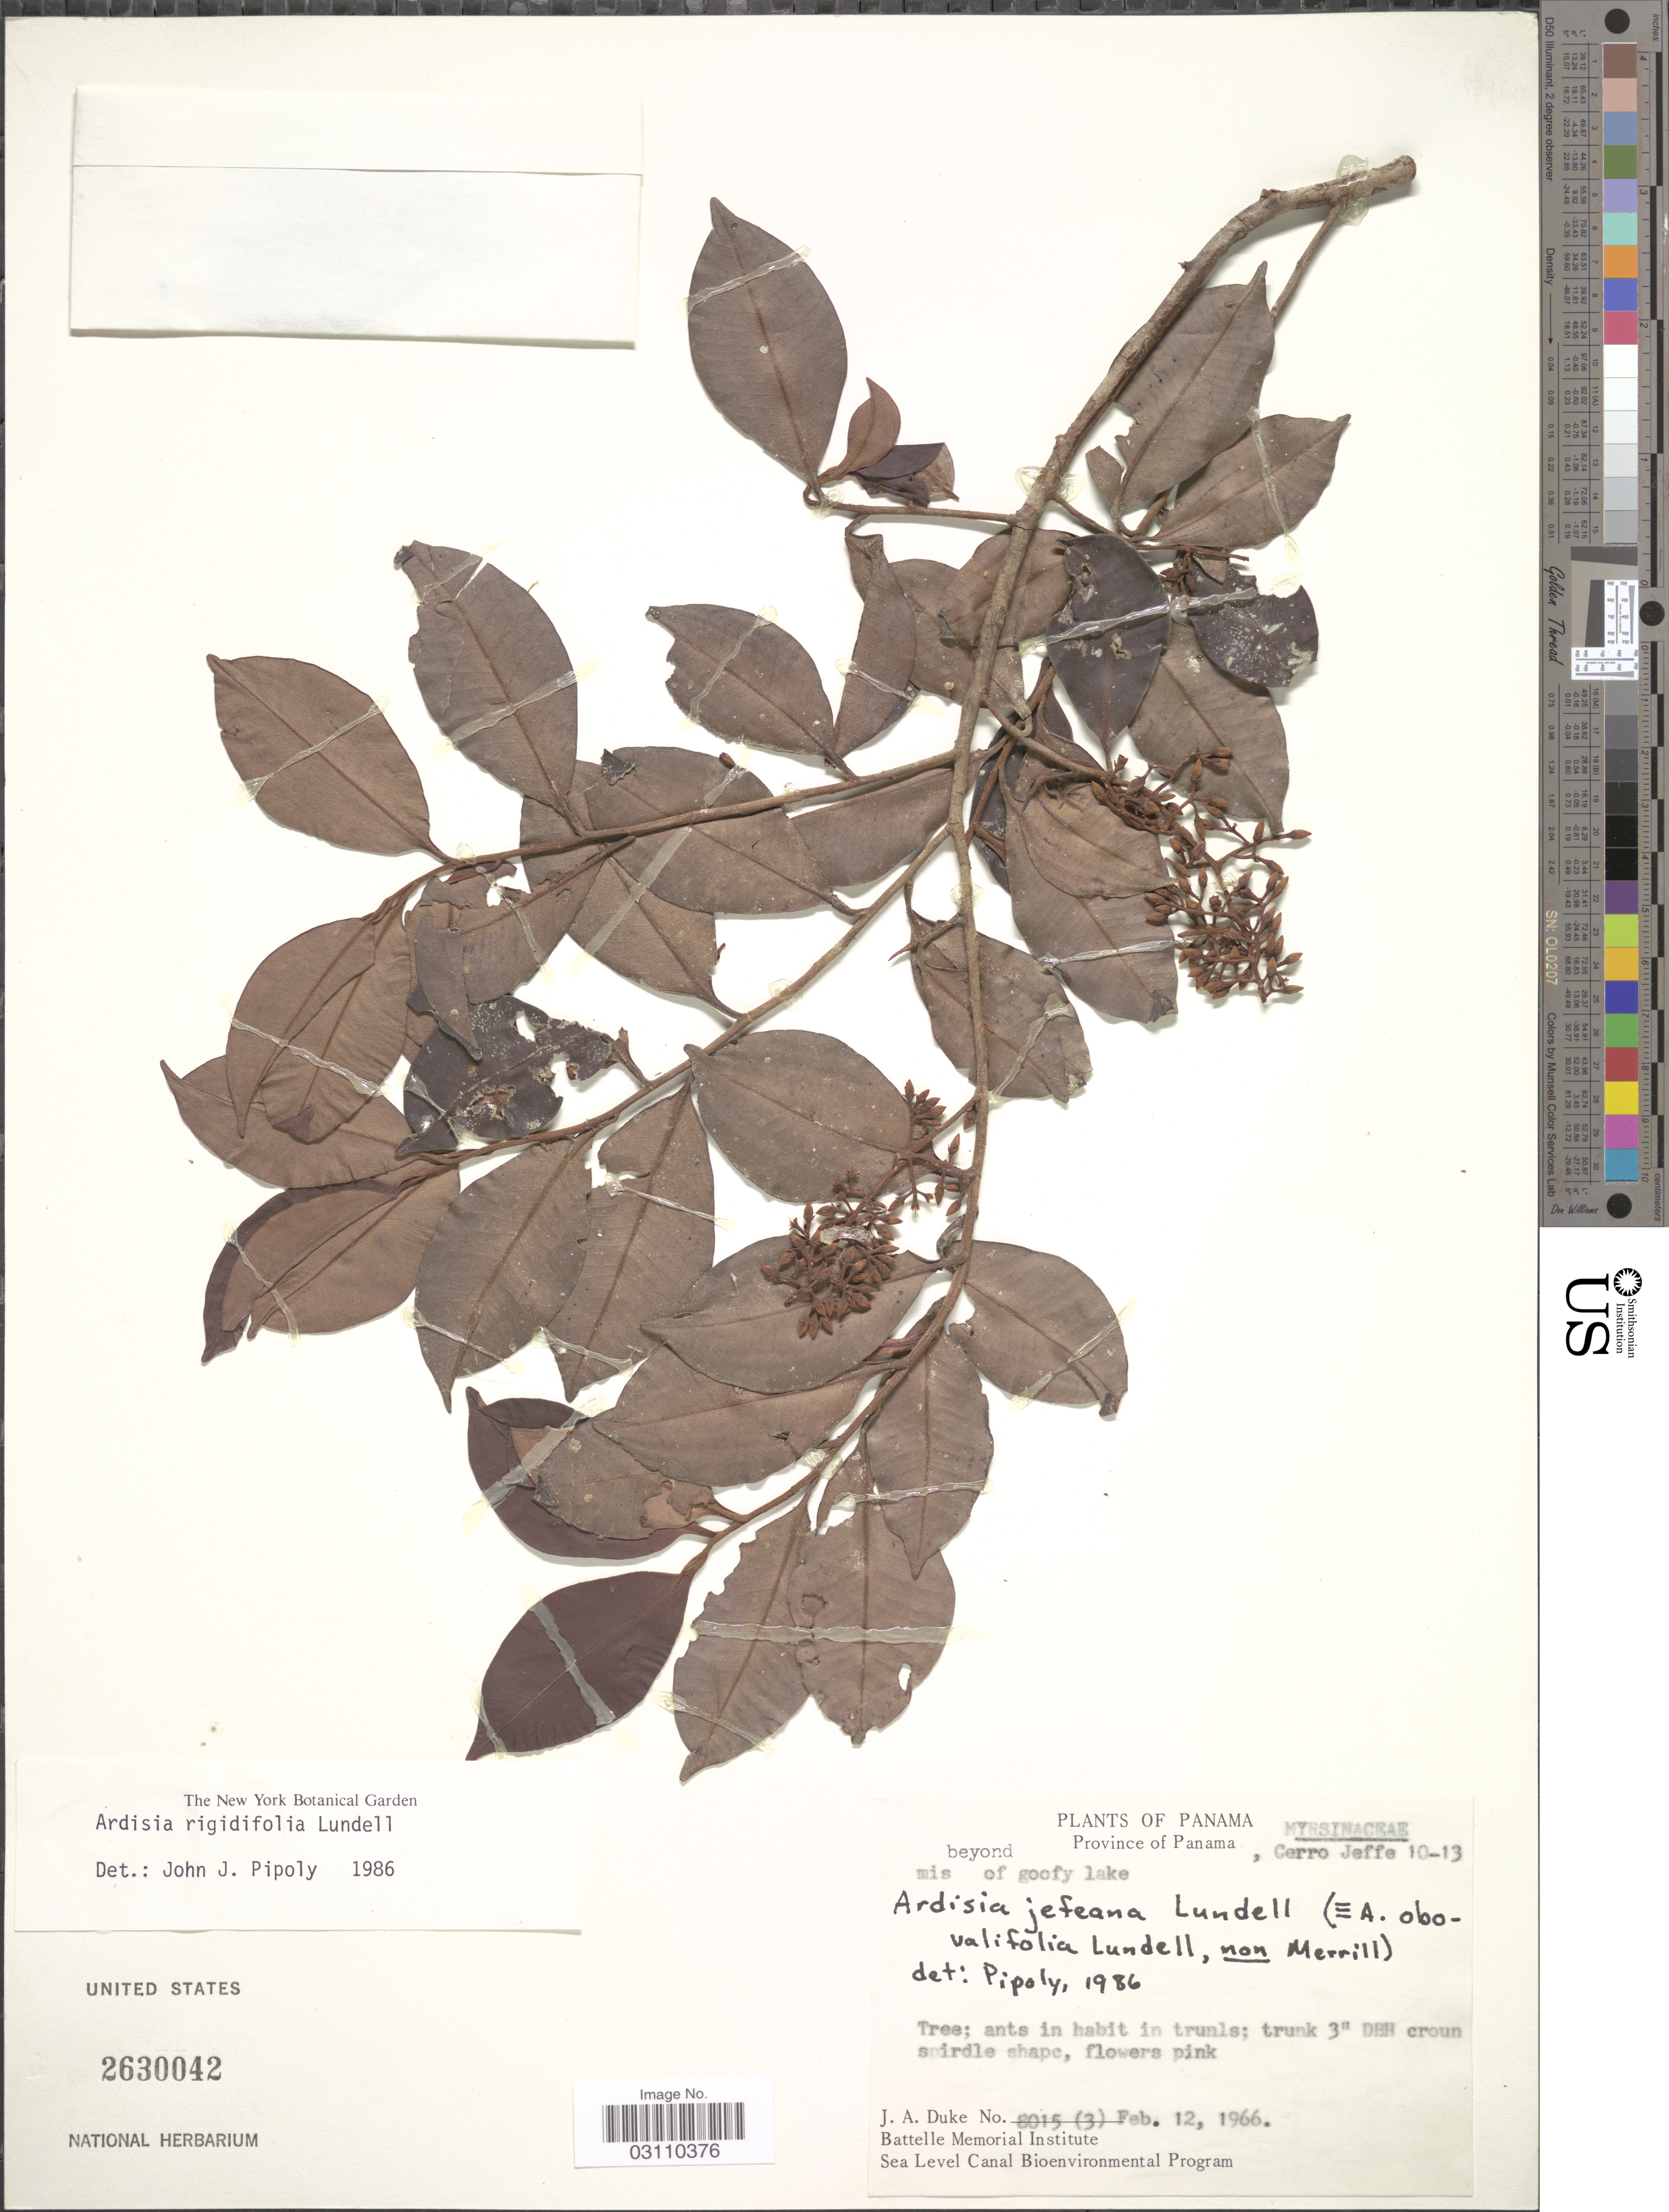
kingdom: Plantae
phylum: Tracheophyta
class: Magnoliopsida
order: Ericales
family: Primulaceae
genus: Ardisia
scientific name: Ardisia jefeana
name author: Lundell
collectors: J. A. Duke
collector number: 8015(3)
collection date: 1966-02-12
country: Panama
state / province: Panamá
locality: Cerro Jefe 10-13 mis of Goofy lake.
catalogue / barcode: US 2630042